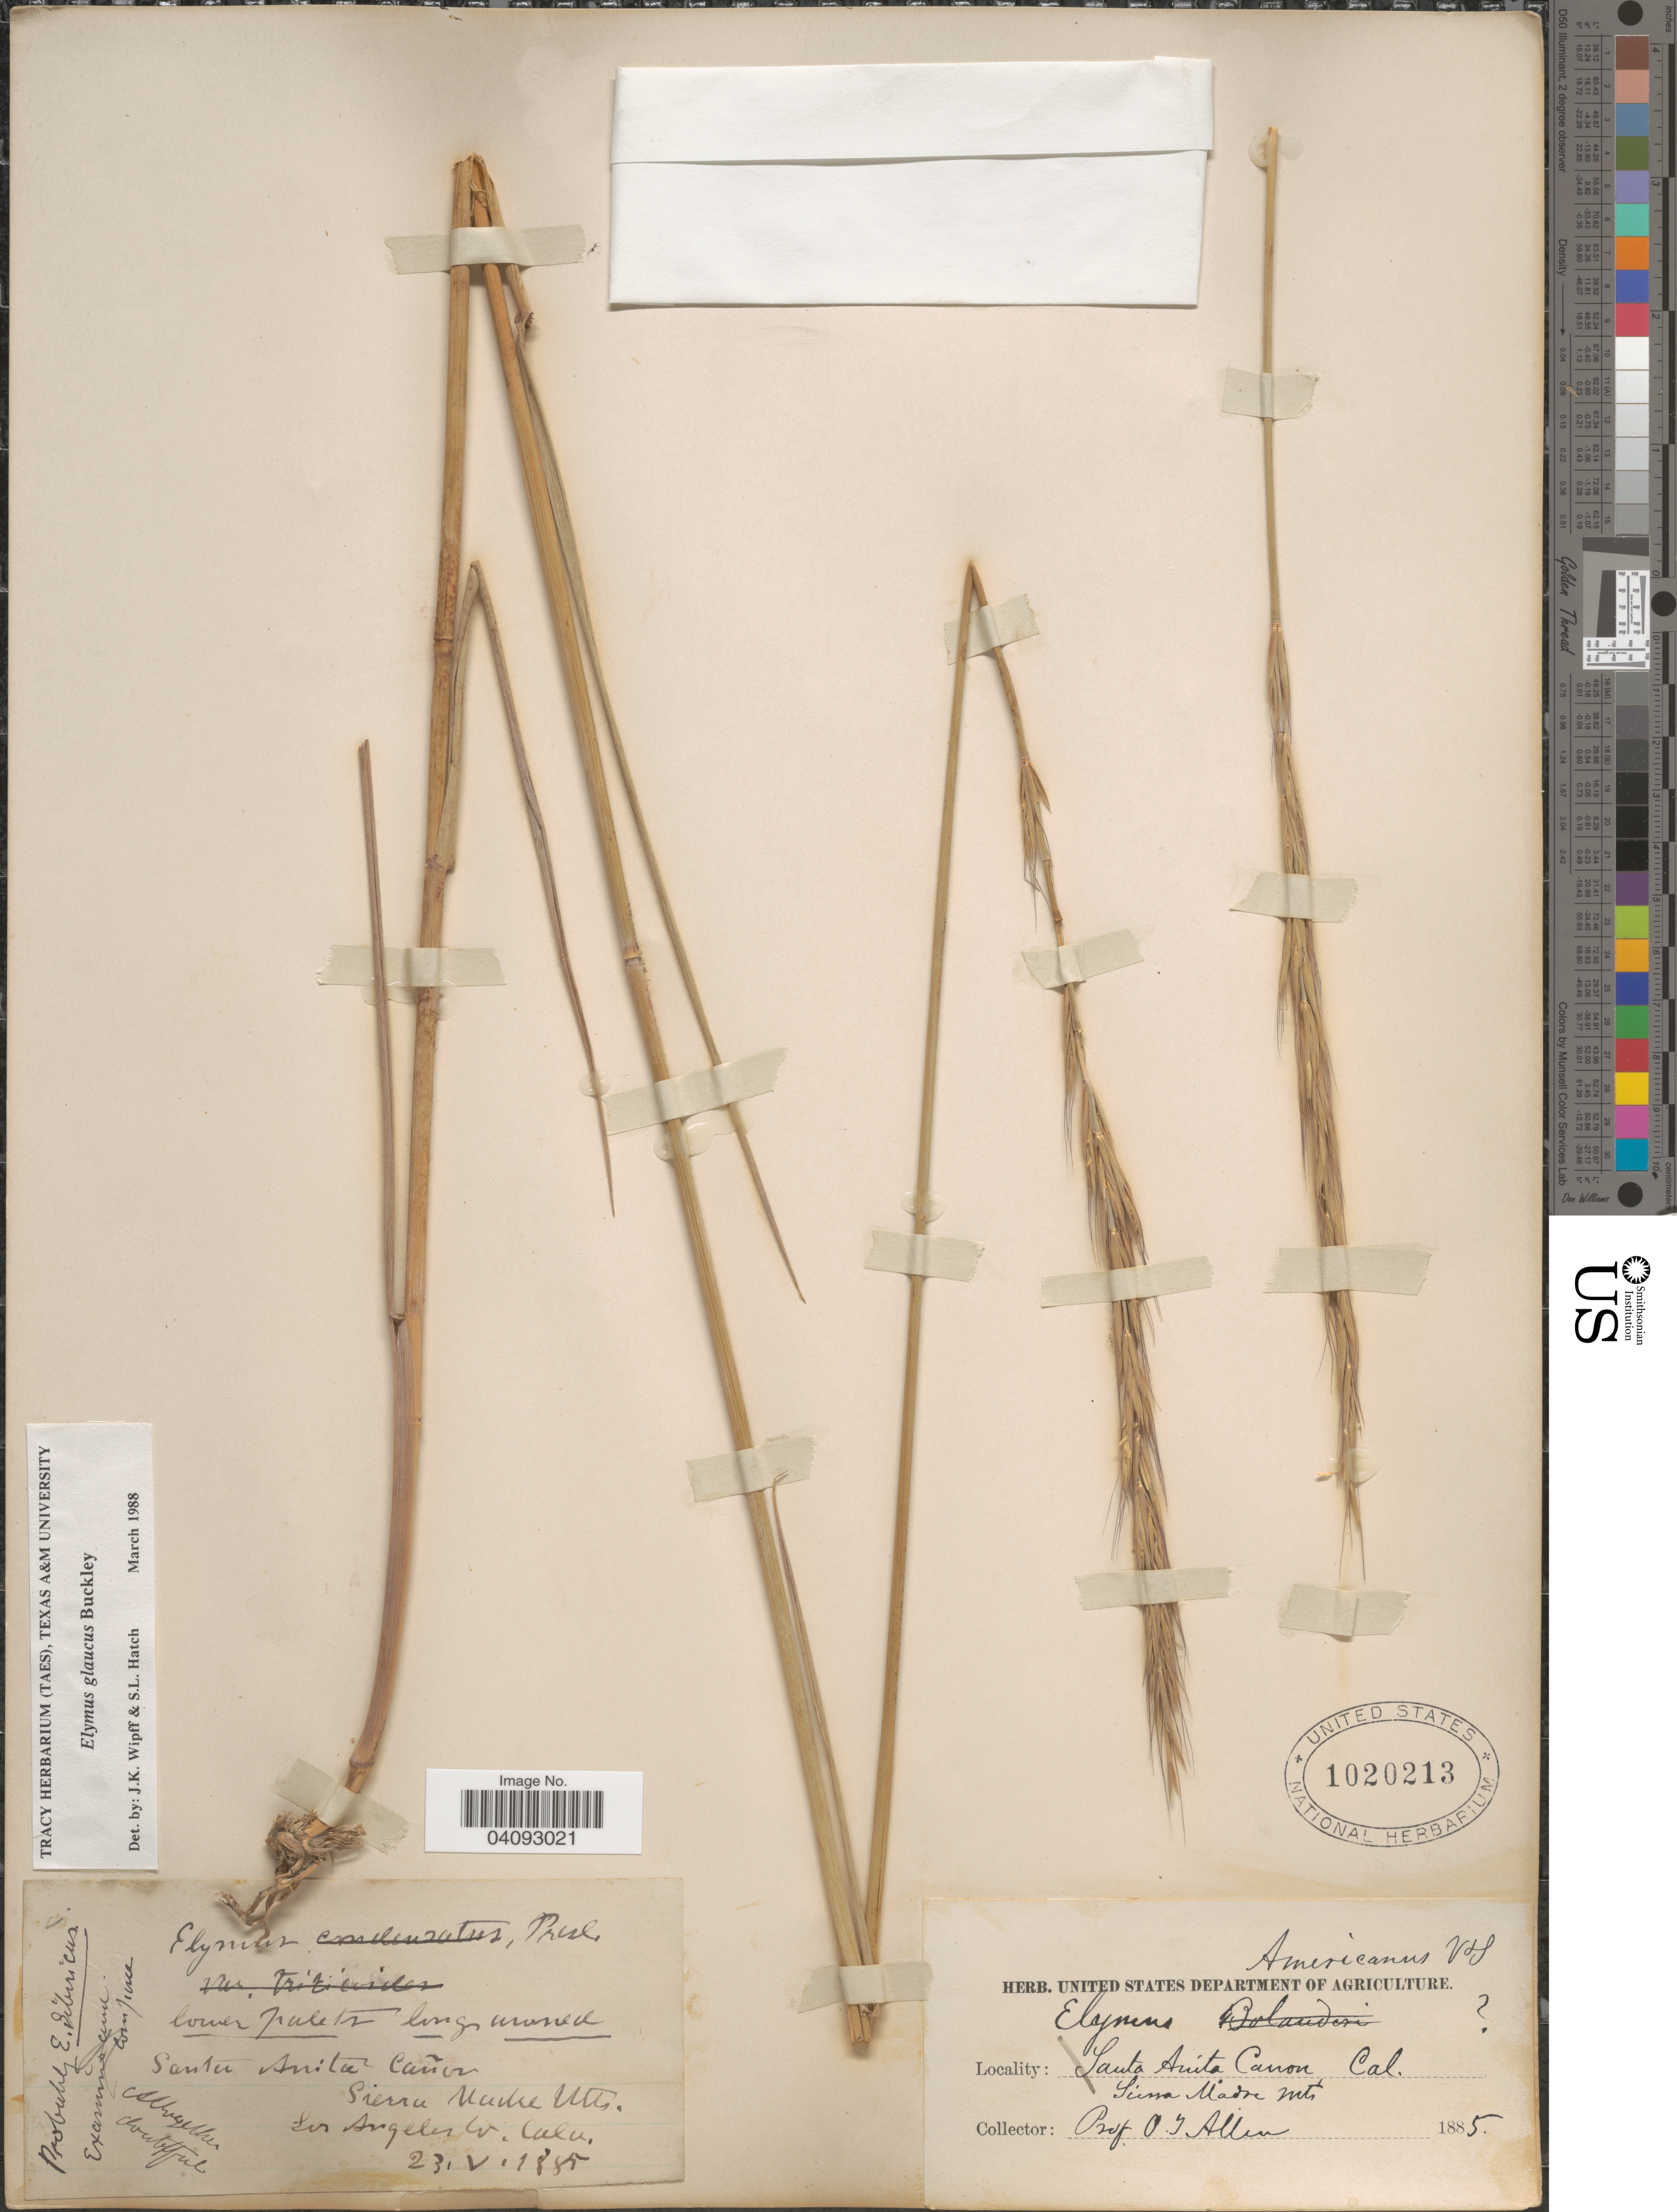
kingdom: Plantae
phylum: Tracheophyta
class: Liliopsida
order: Poales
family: Poaceae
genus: Elymus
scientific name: Elymus glaucus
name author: Buckley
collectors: O. D. Allen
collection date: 1885-05-23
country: United States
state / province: California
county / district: Los Angeles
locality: Santa Anita Cañon. Sierra Madre Mts. Los Angeles Co.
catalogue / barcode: US 1020213